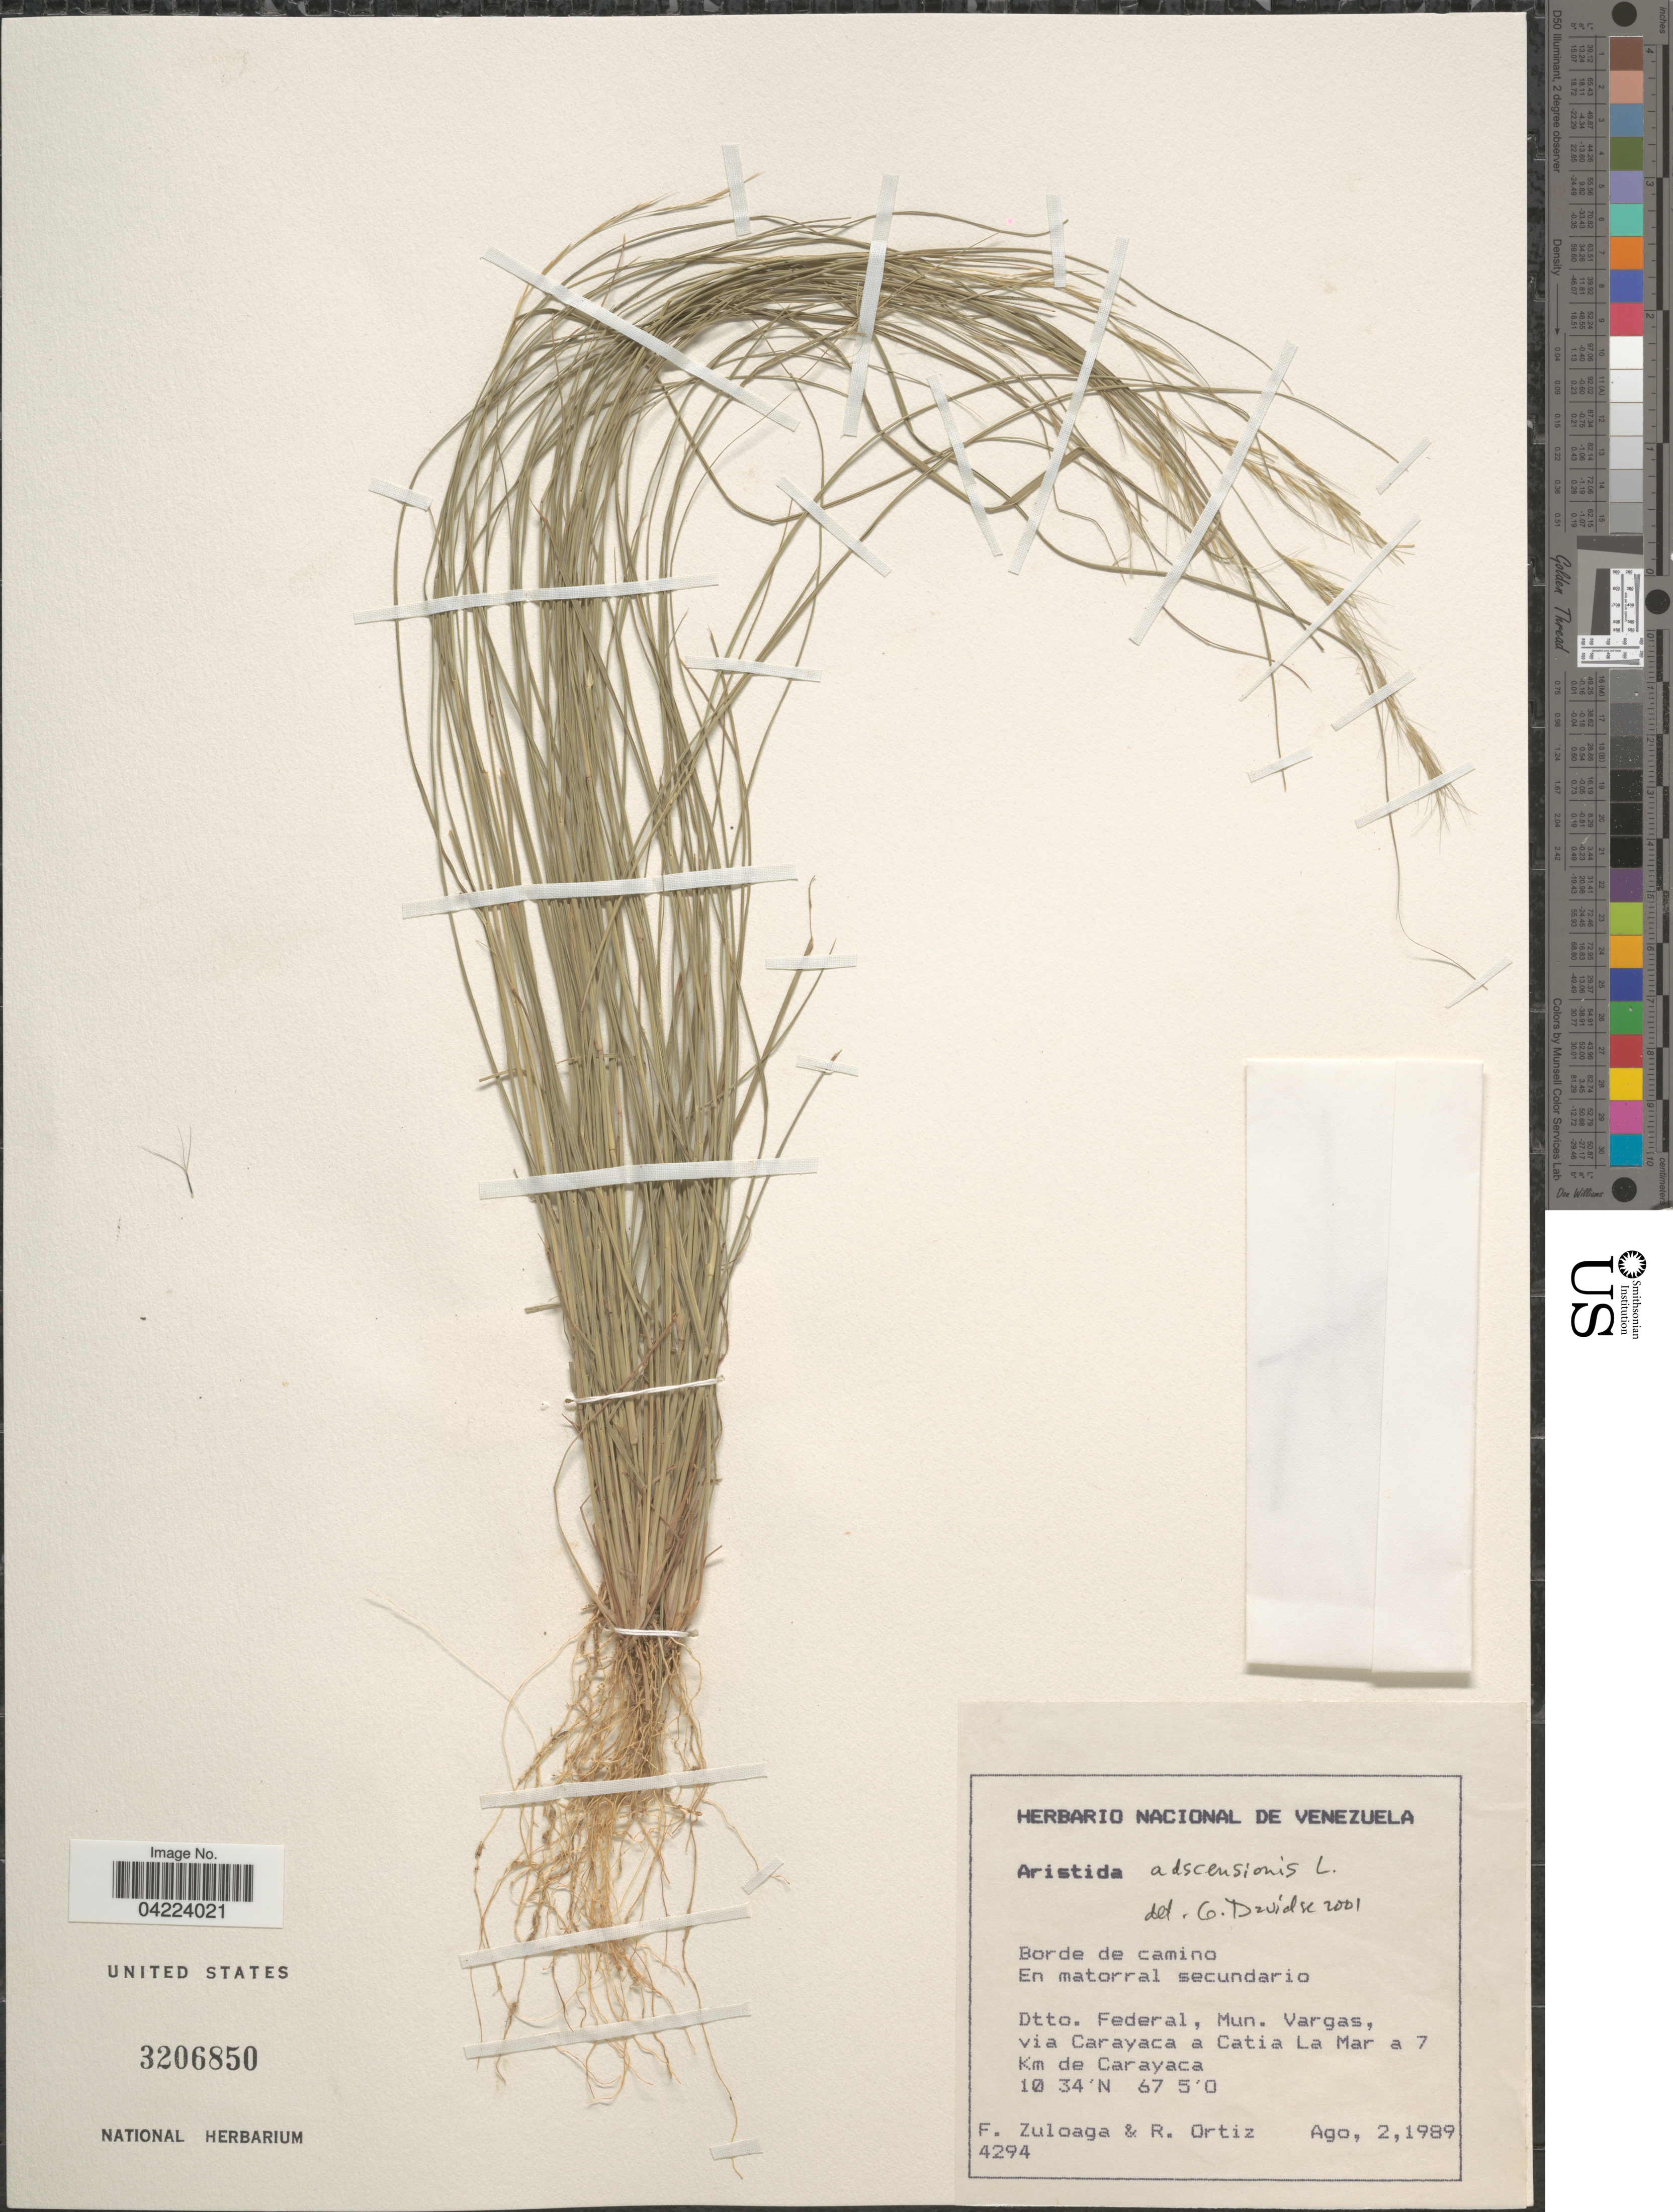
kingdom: Plantae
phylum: Tracheophyta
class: Liliopsida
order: Poales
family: Poaceae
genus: Aristida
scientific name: Aristida adscensionis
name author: L.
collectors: F. Zuloaga & R. Ortiz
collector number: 4294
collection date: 1989-08-02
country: Venezuela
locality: Dtto. Federal, Mun. Vargas, via Carayaca a Catia La Mar a 7 Km de Carayaca.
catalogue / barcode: US 3206850